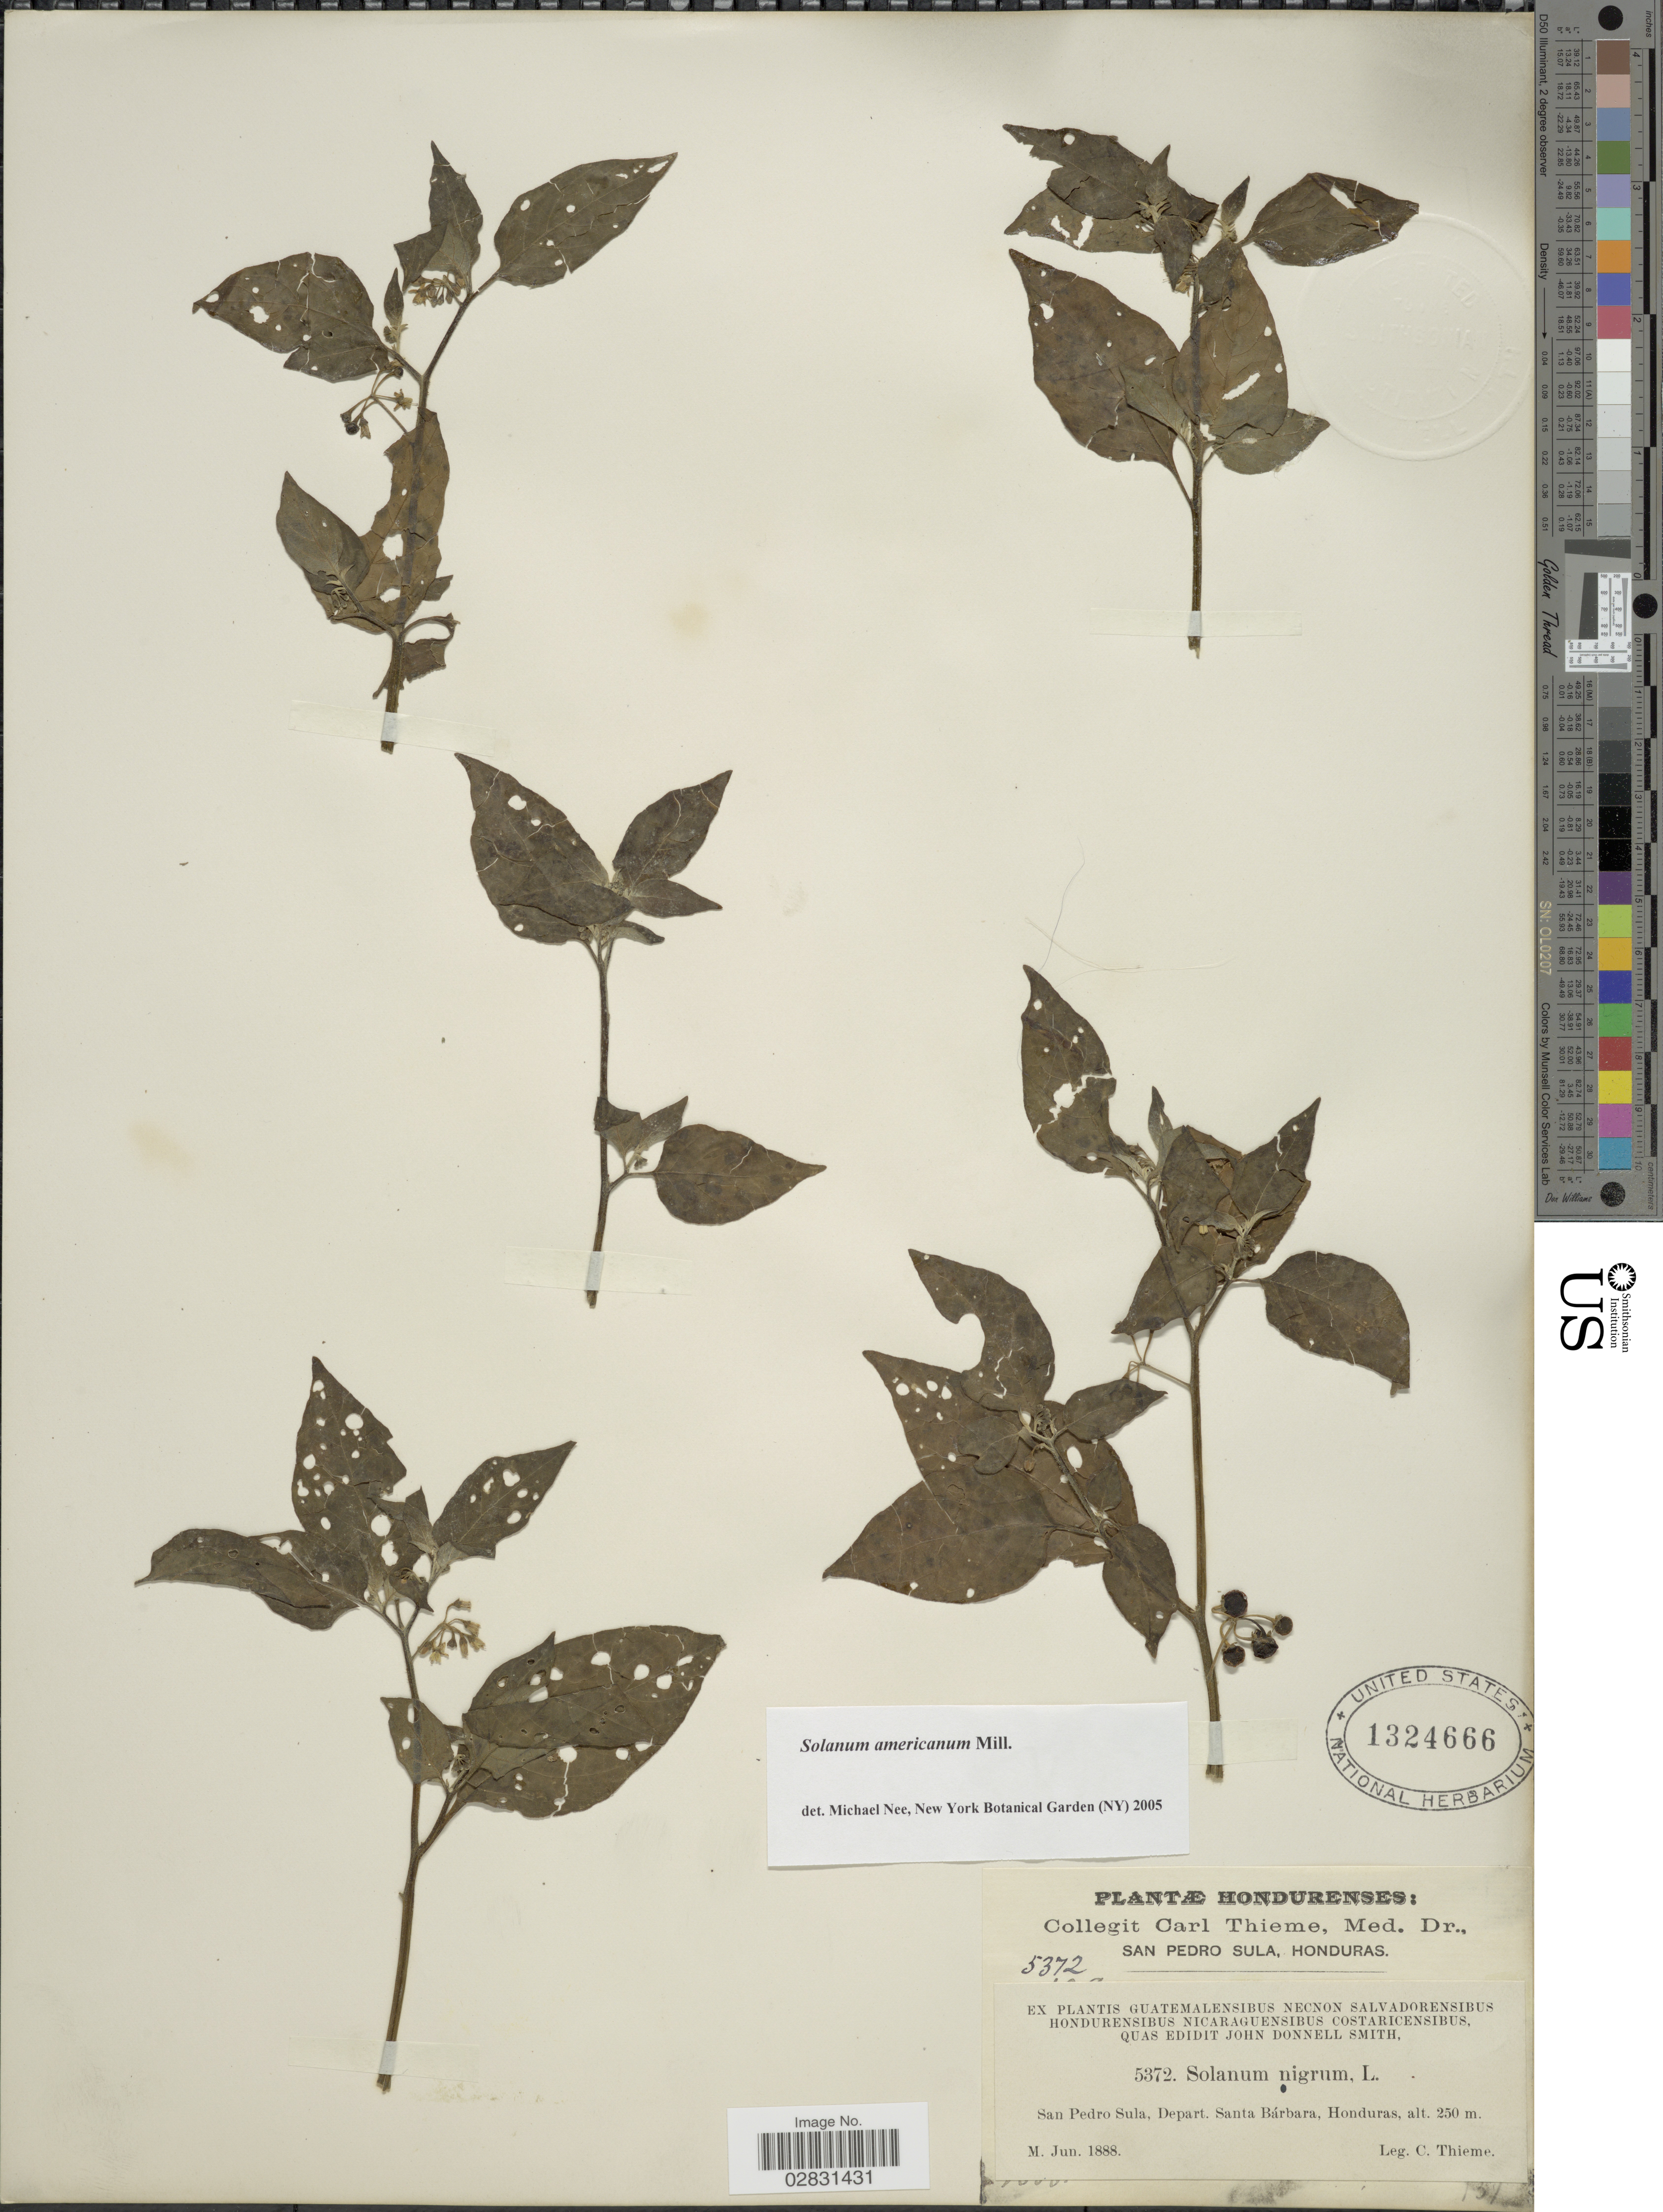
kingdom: Plantae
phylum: Tracheophyta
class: Magnoliopsida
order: Solanales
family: Solanaceae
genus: Solanum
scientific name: Solanum americanum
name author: Mill.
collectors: C. Thieme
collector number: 5372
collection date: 1888-06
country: Honduras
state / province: Santa Bárbara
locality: San Pedro Sula, Depart. Santa Bárbara.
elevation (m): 250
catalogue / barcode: US 1324666